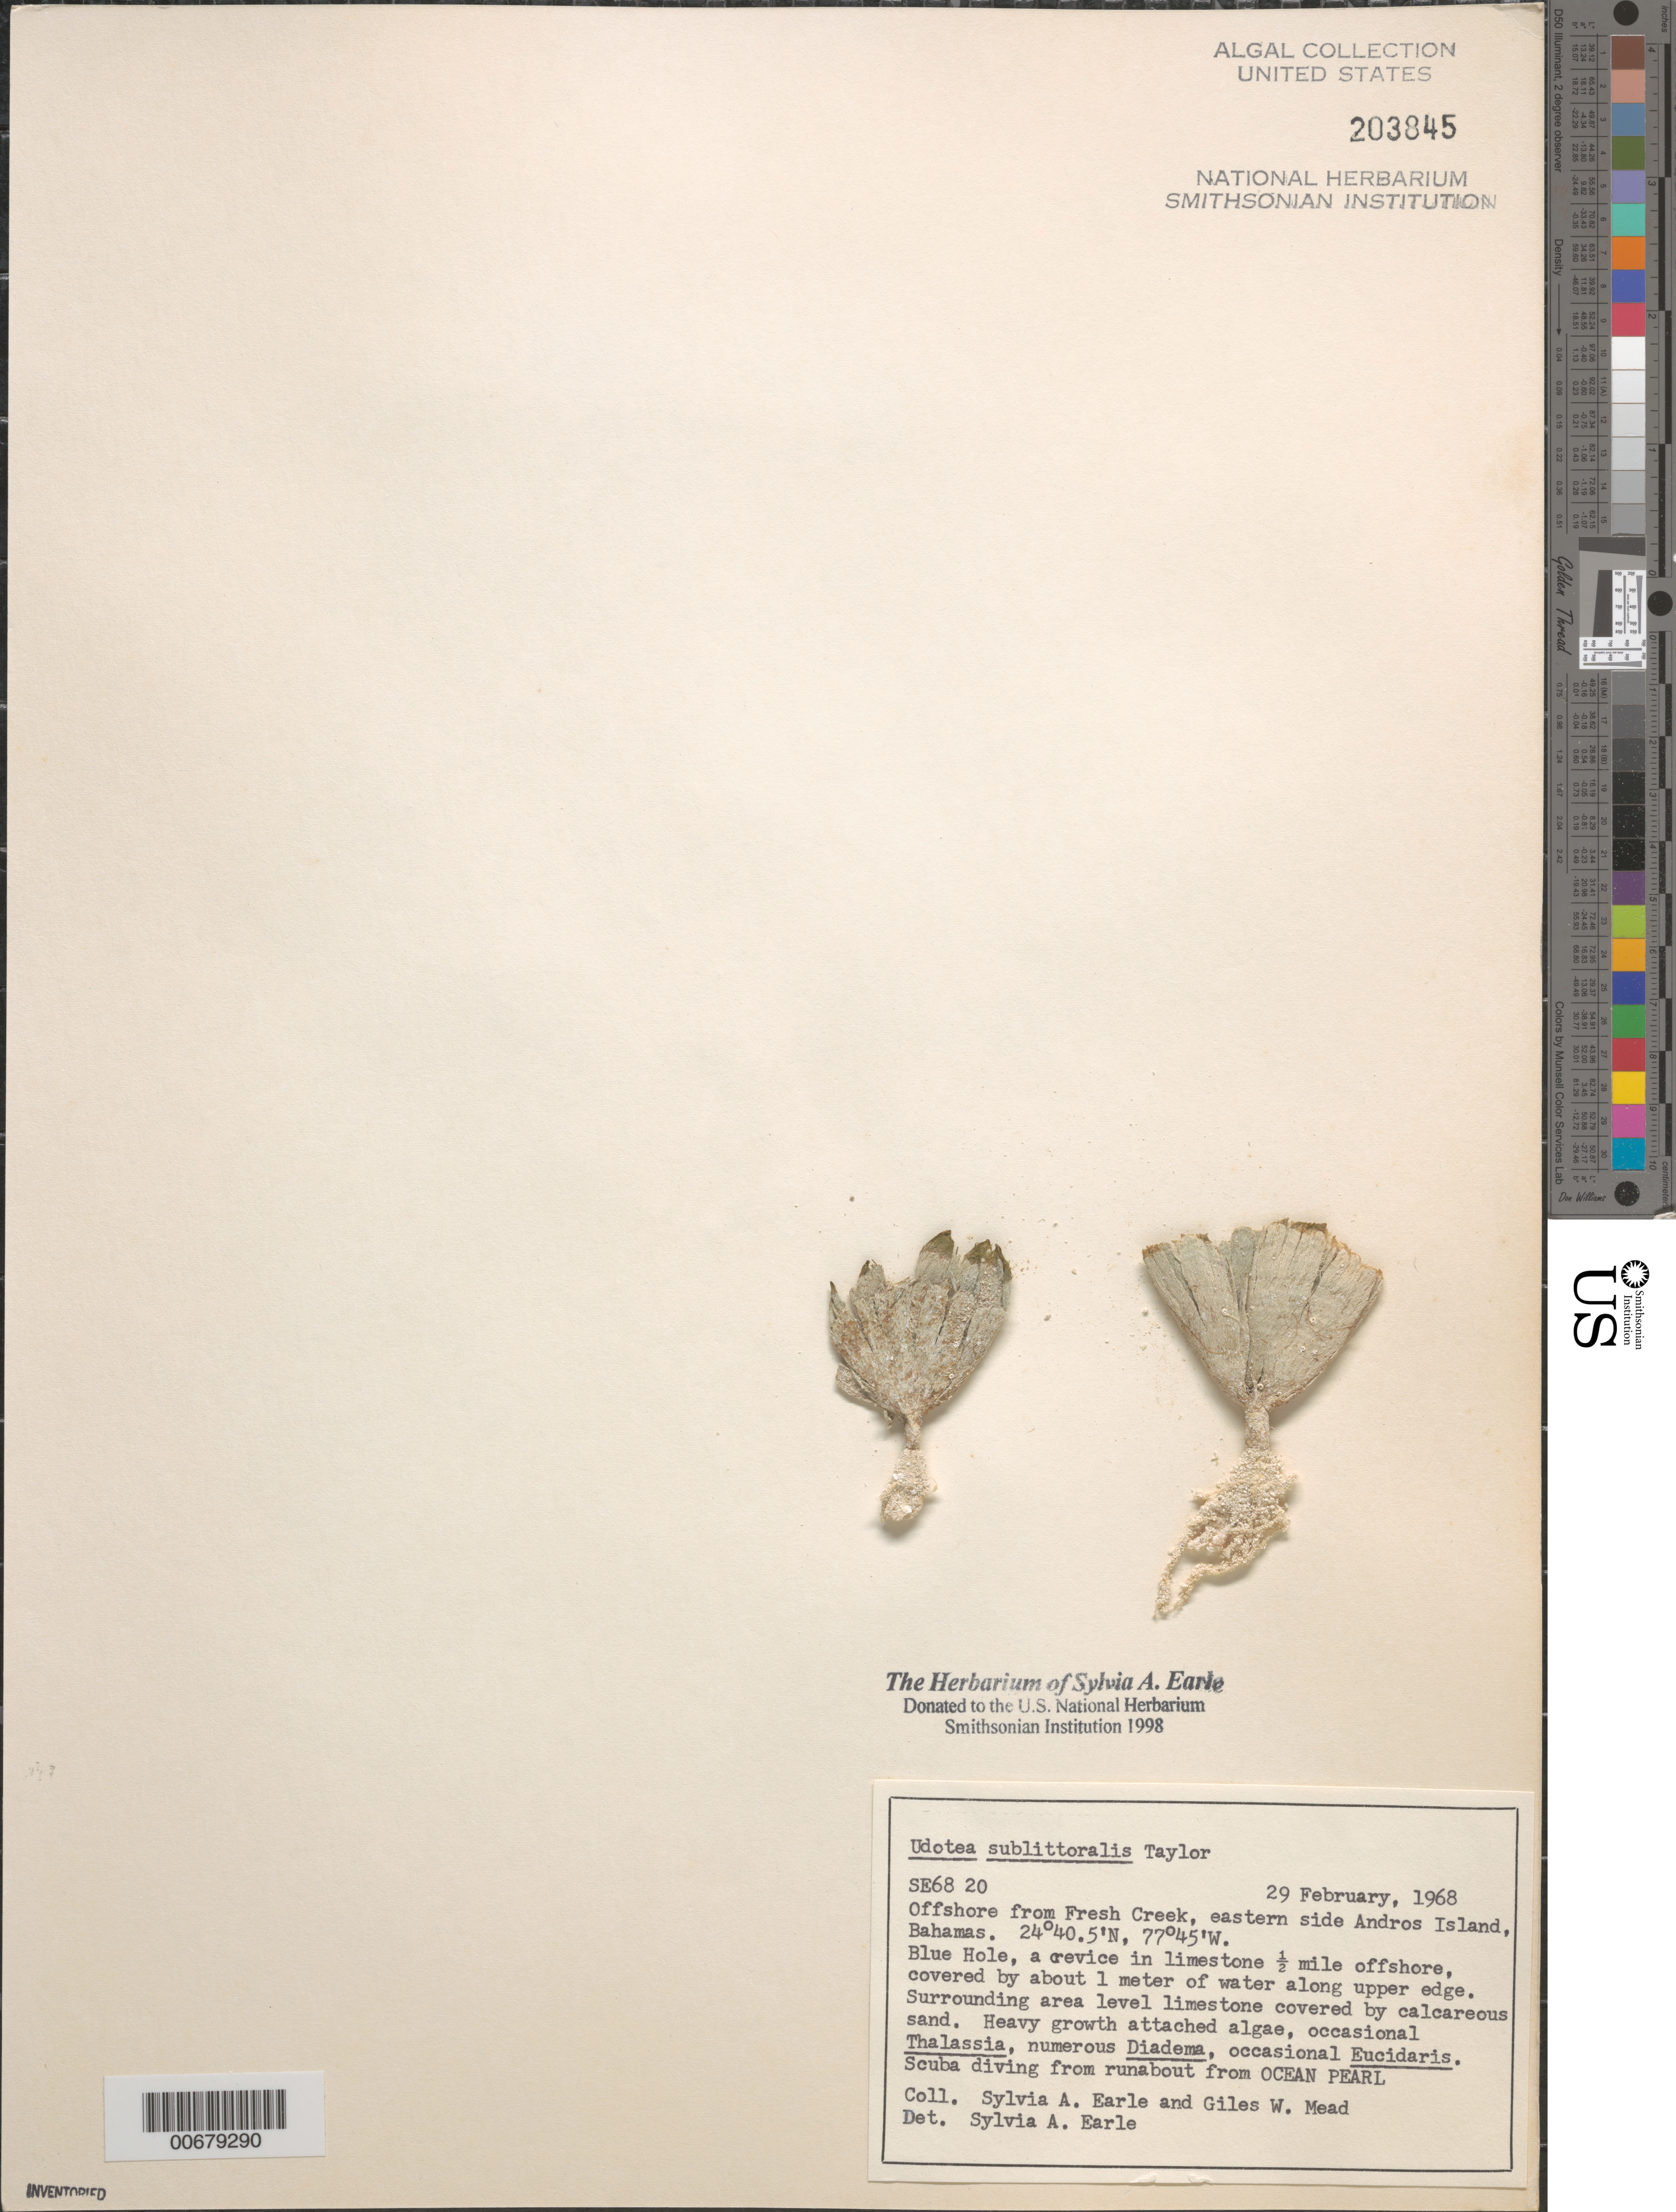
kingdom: Plantae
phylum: Chlorophyta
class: Ulvophyceae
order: Bryopsidales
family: Udoteaceae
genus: Udotea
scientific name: Udotea sublittoralis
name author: W.R. Taylor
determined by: Earle, S. A.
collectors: S. A. Earle & G. W. Mead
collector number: SE 6820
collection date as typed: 29 Feb 1968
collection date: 1968-02-29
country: Bahamas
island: Andros Island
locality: Blue Hole, off Fresh Creek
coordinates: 24 40.5' N, 77 45' W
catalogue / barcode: US 203845